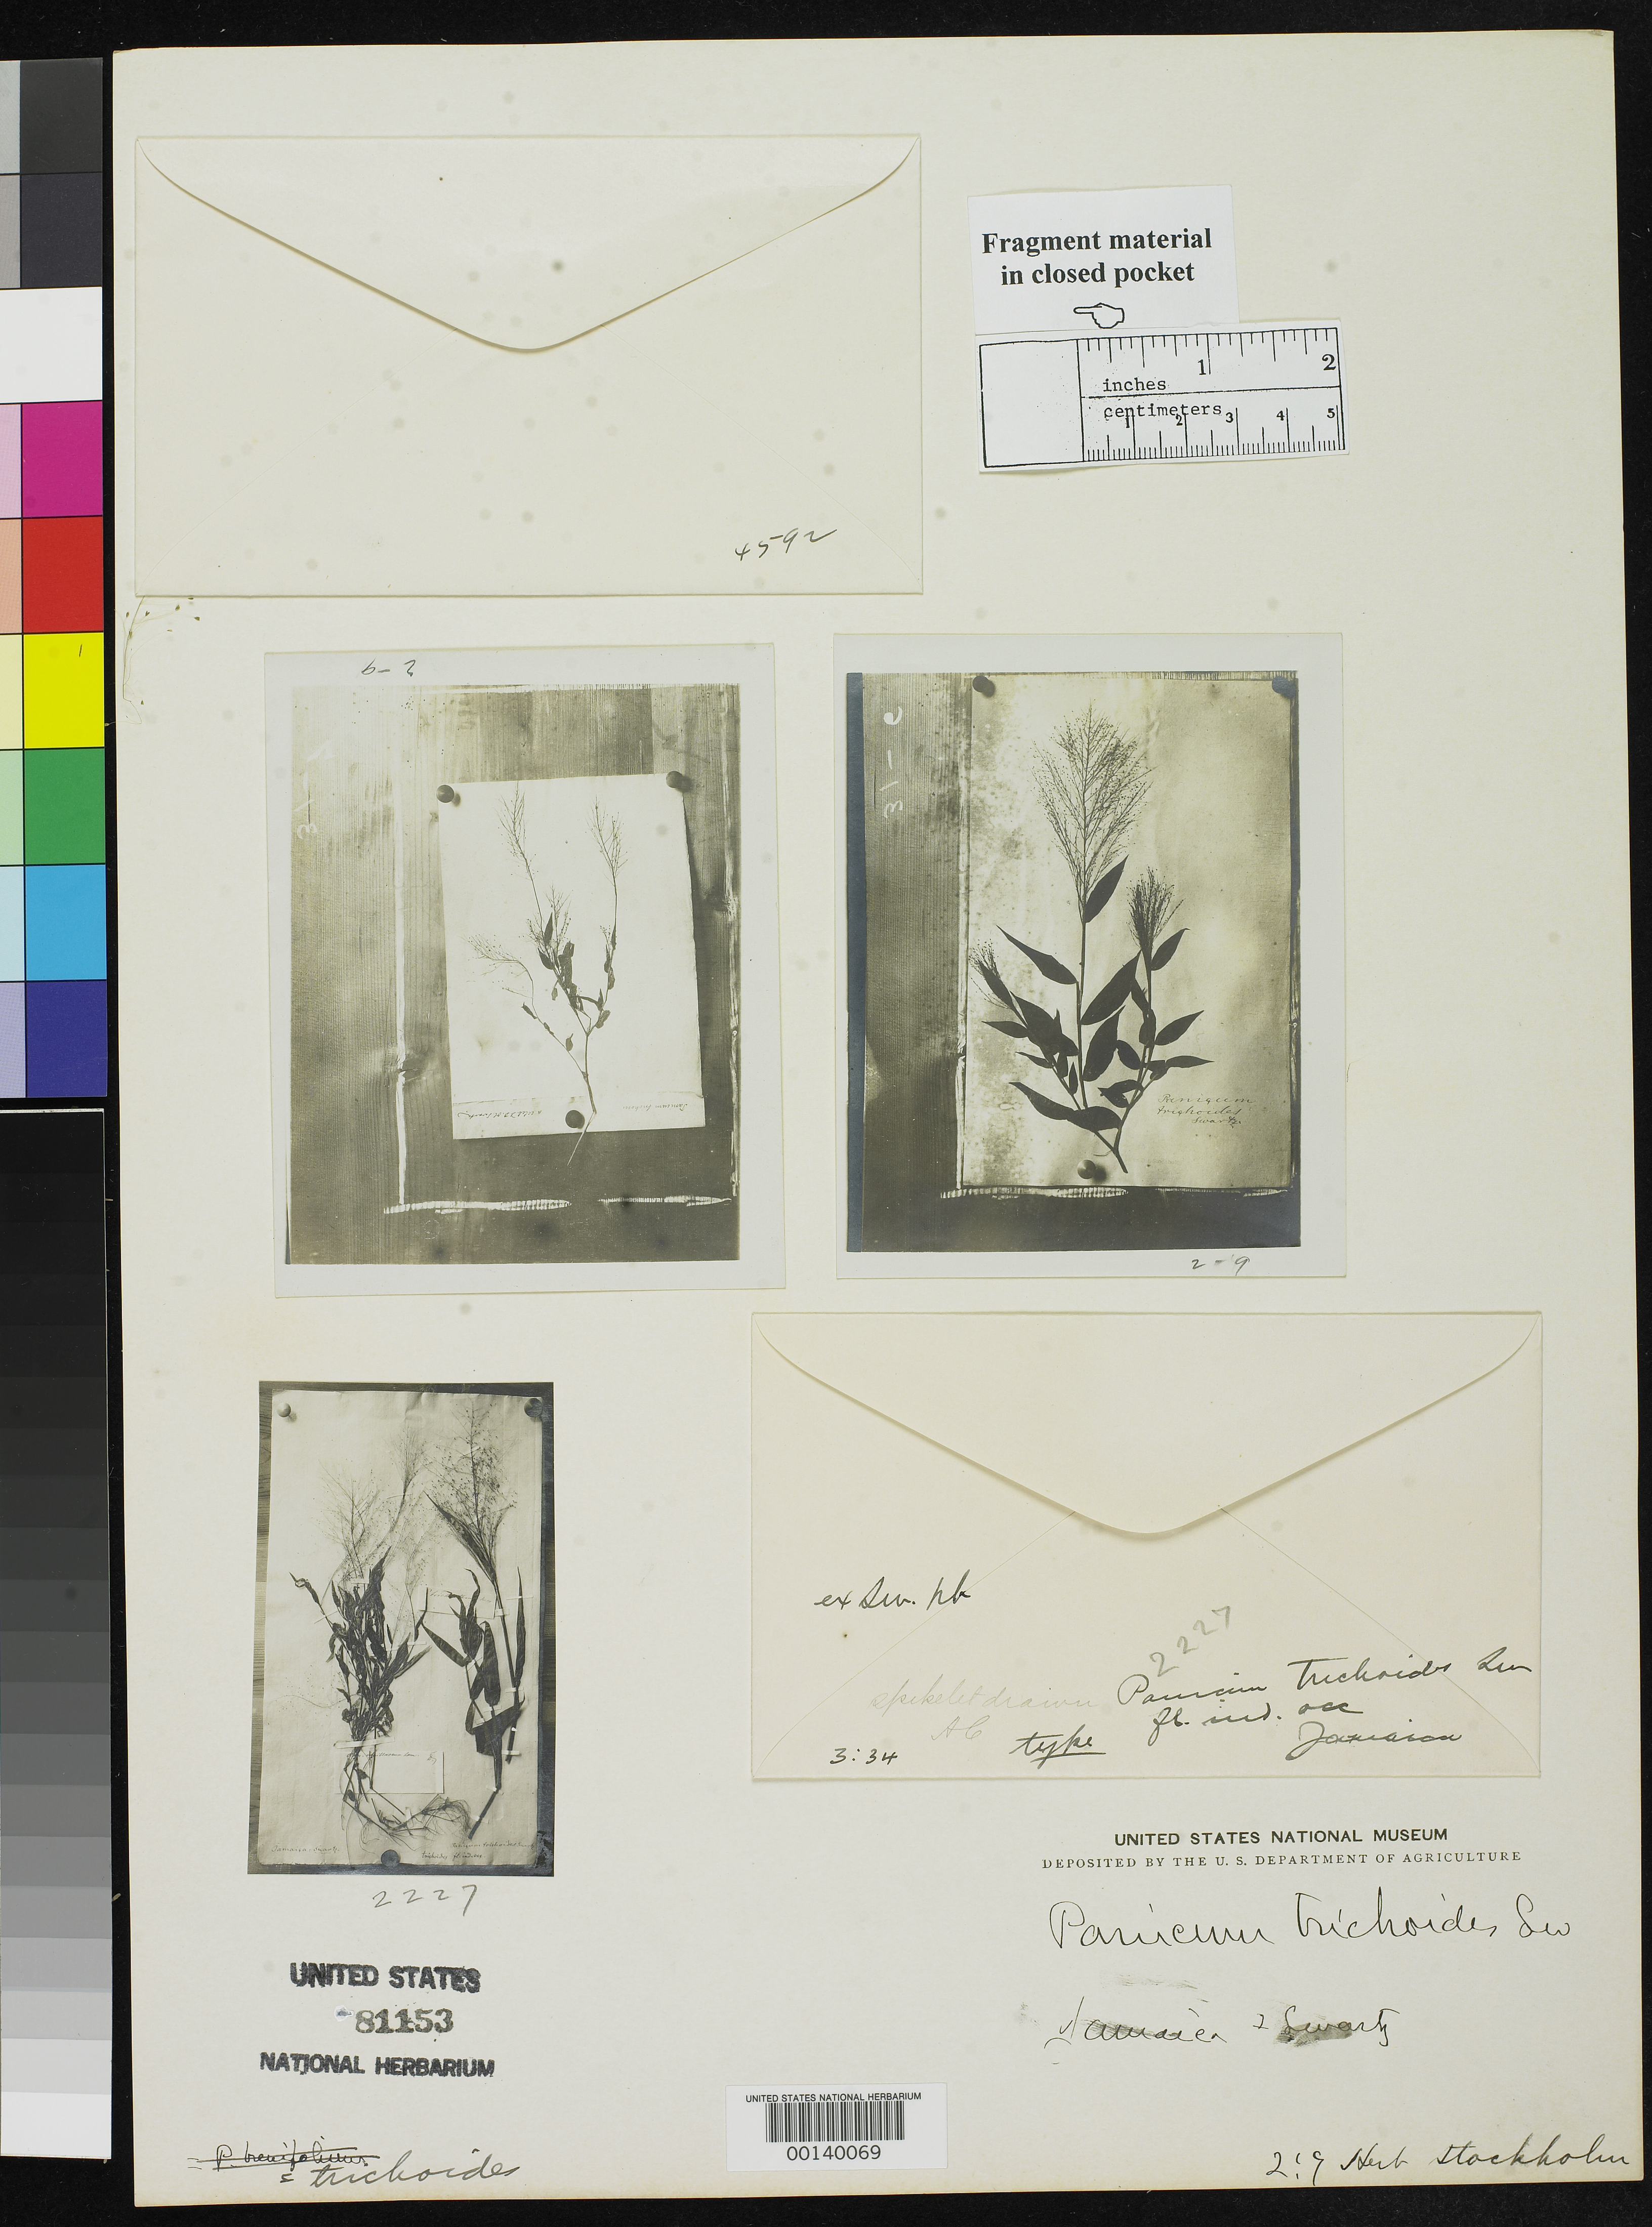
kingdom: Plantae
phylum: Tracheophyta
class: Liliopsida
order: Poales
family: Poaceae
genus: Panicum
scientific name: Panicum trichoides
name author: Sw.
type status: Type Fragment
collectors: O. P. Swartz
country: Jamaica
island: Greater Antilles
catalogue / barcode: US 81153